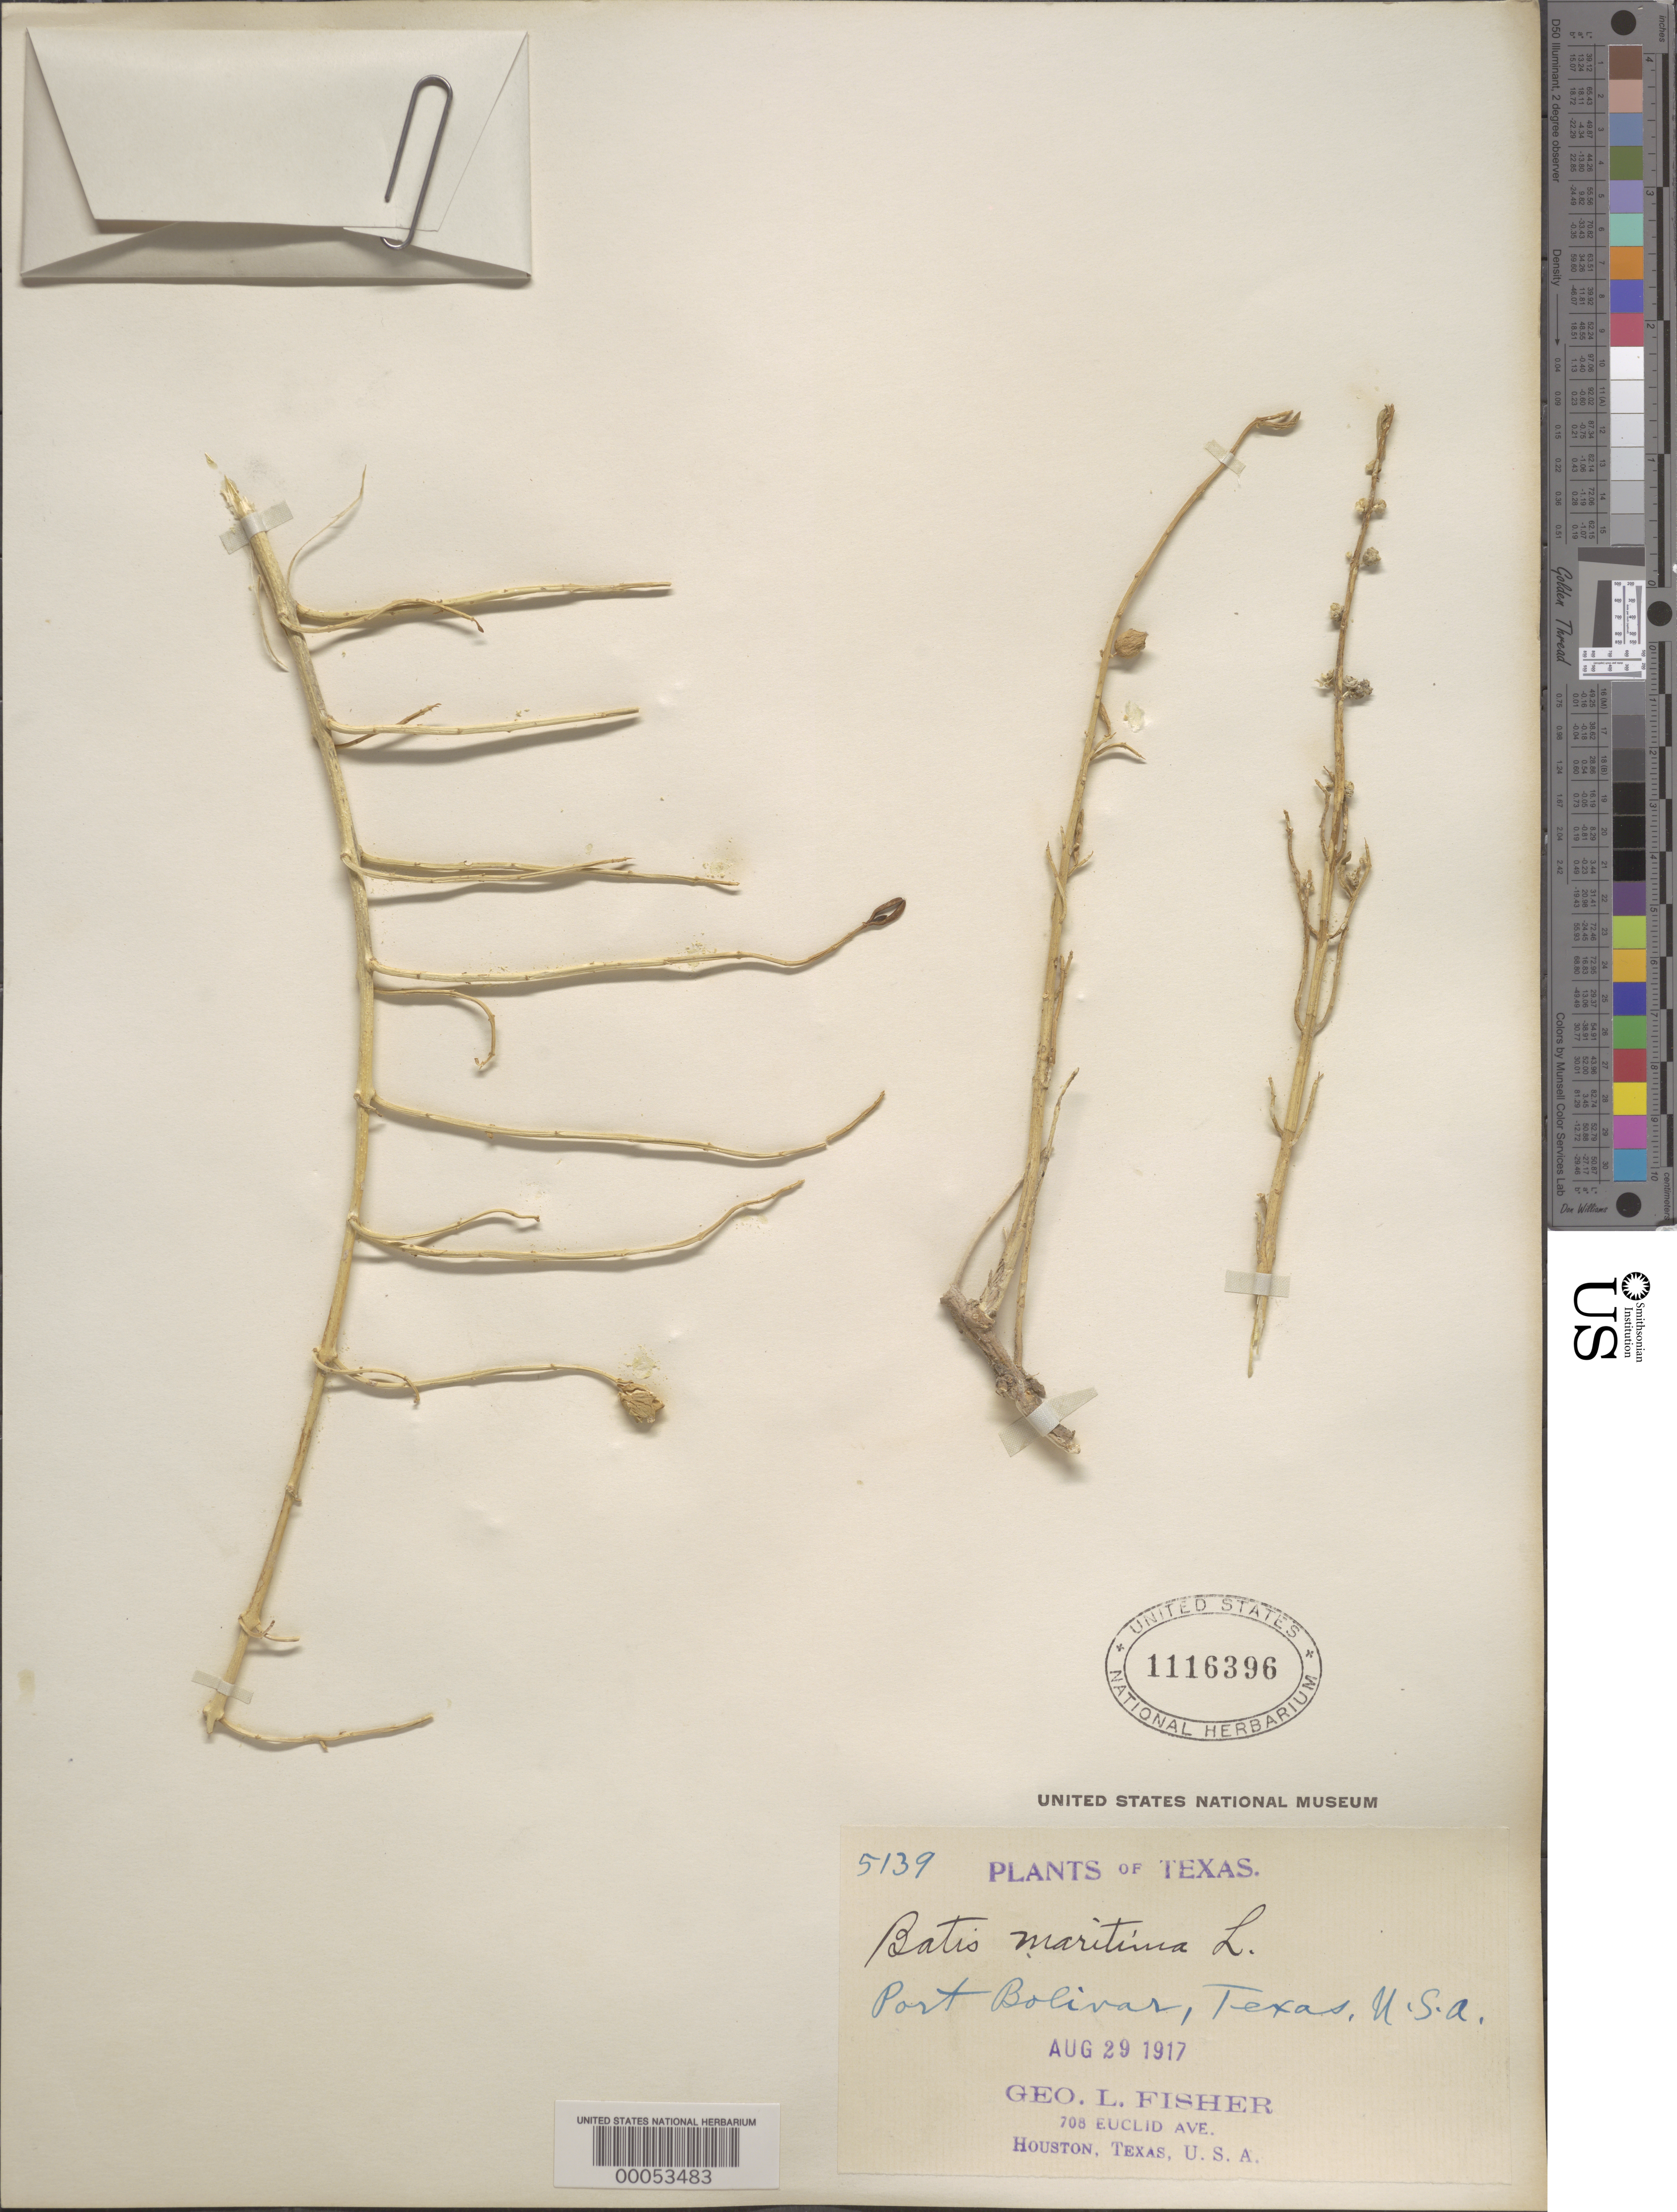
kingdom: Plantae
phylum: Tracheophyta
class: Magnoliopsida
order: Brassicales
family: Bataceae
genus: Batis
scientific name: Batis maritima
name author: L.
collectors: G. L. Fisher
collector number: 5139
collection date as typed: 29 Aug 1917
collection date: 1917-08-29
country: United States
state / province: Texas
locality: Port bolivar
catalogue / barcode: US 1116396